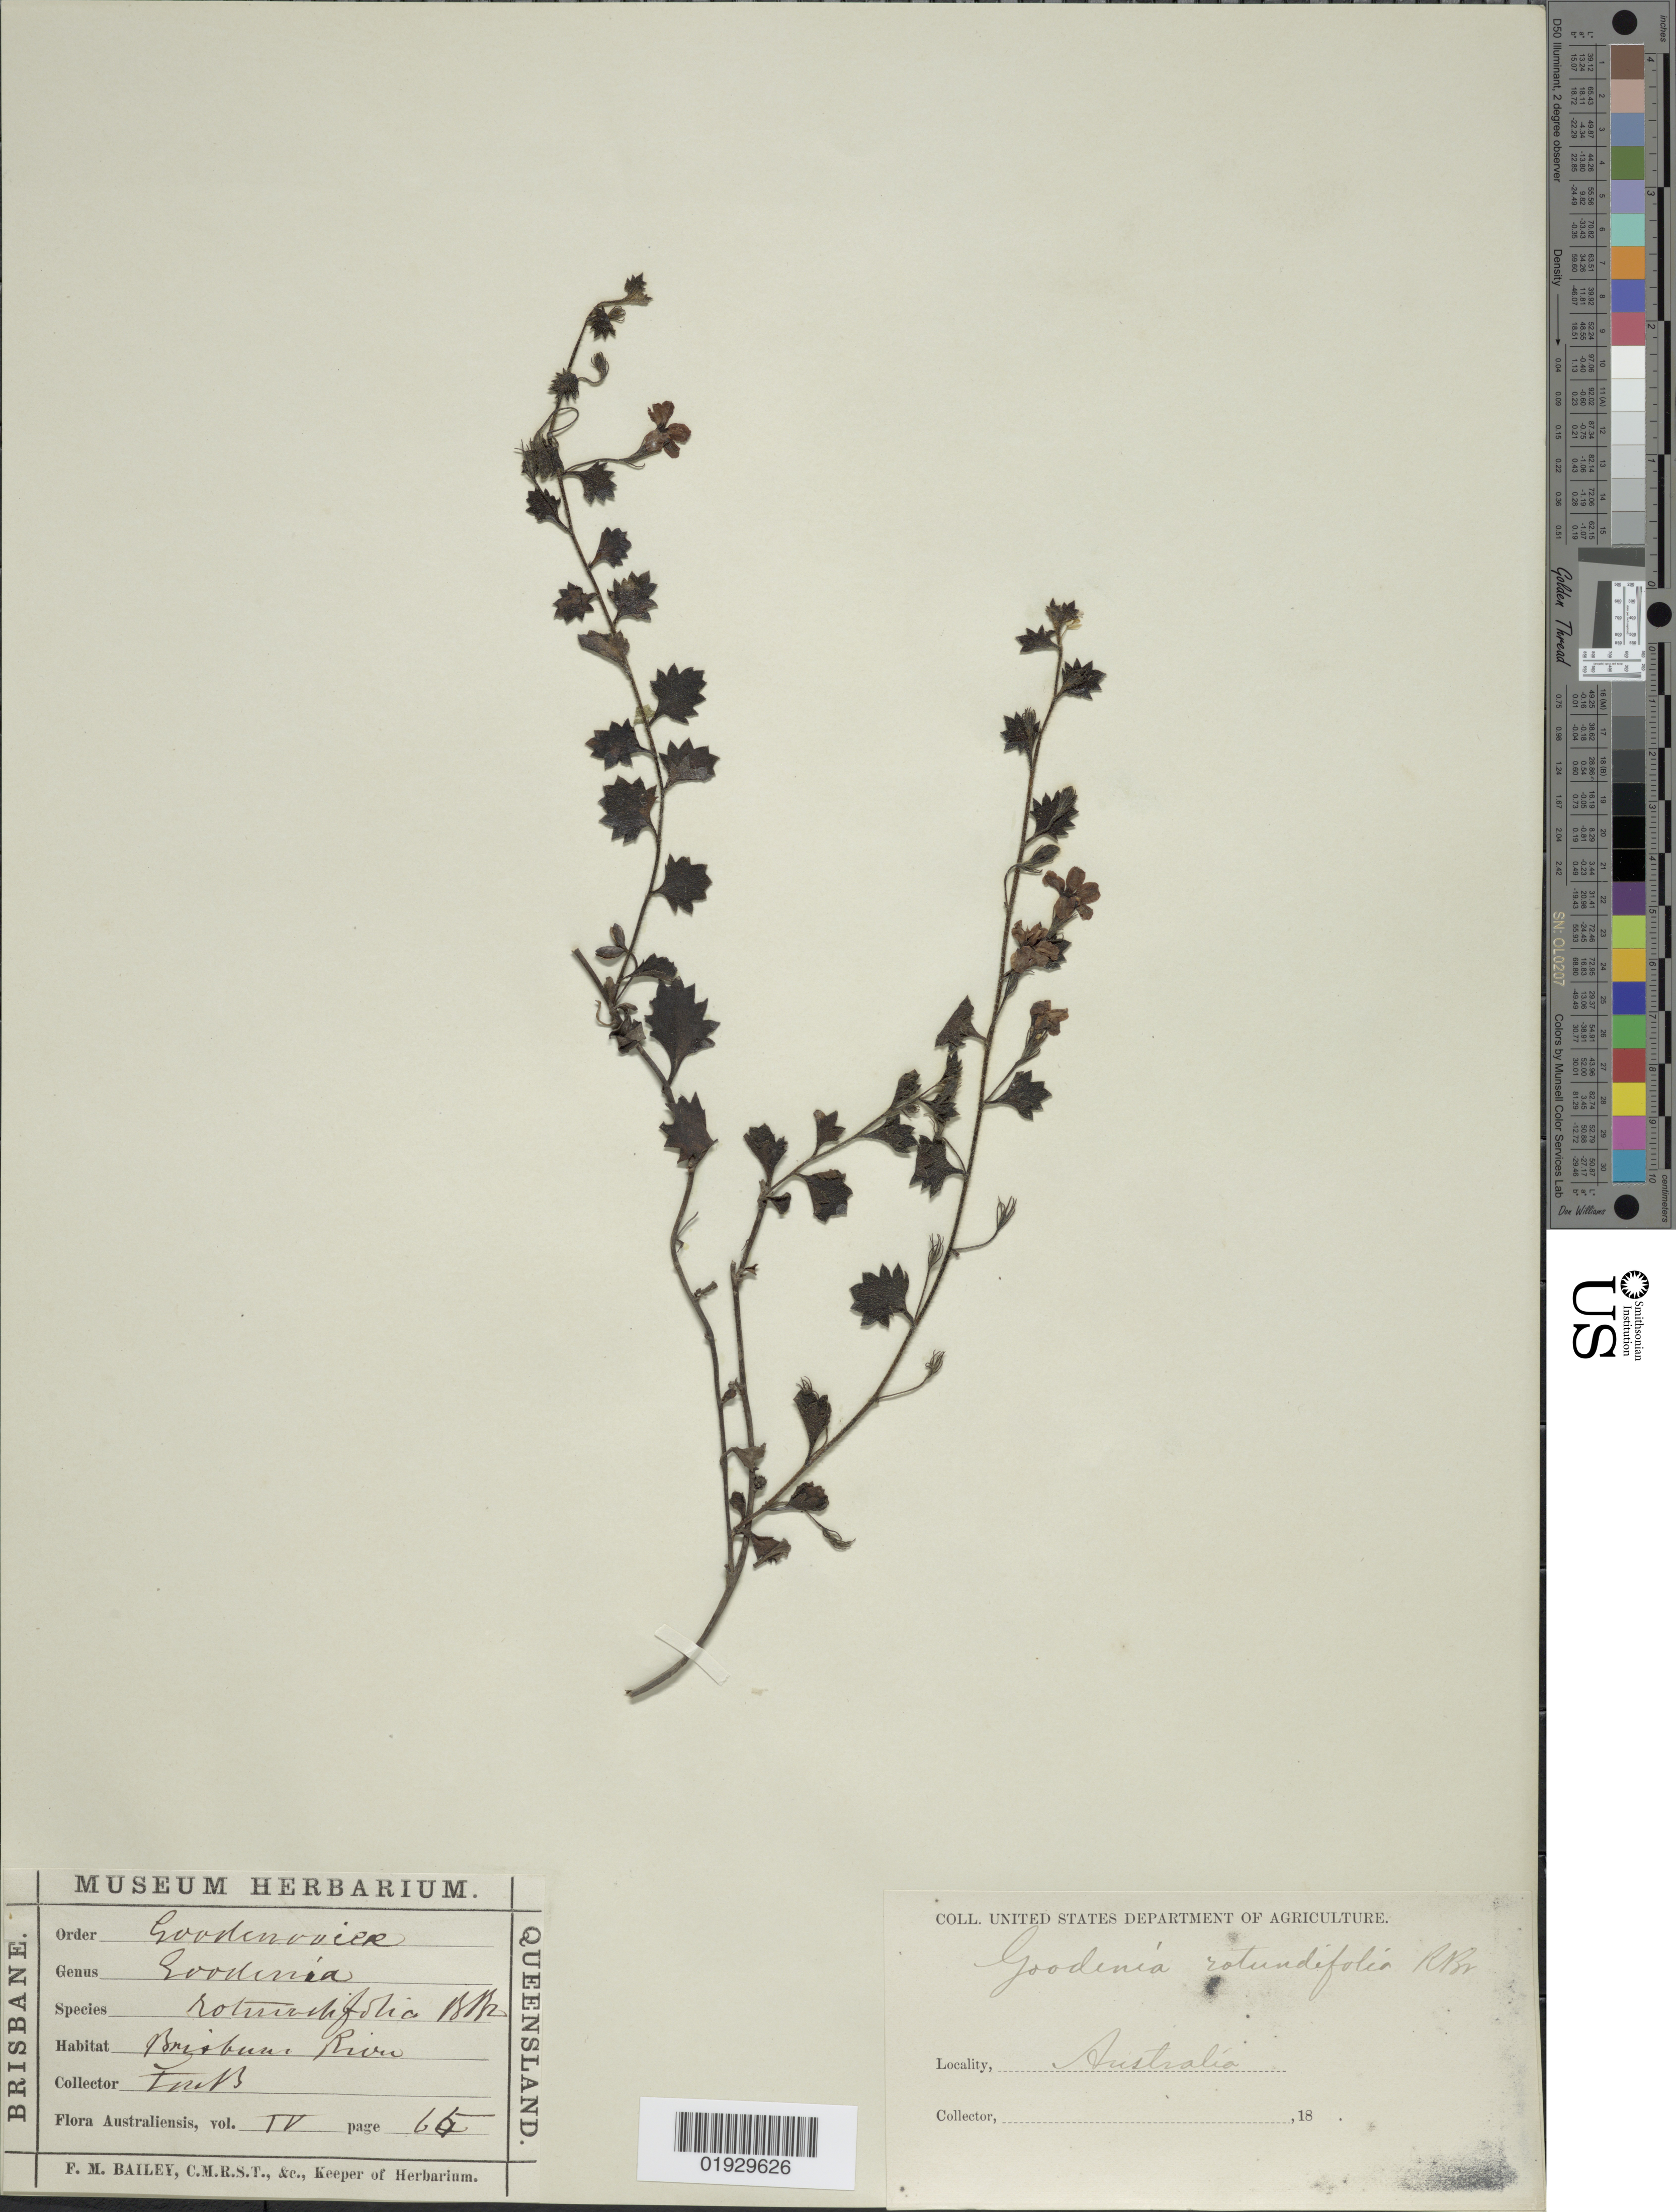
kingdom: Plantae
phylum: Tracheophyta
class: Magnoliopsida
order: Asterales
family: Goodeniaceae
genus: Goodenia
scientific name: Goodenia rotundifolia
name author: R. Br.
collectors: F. M. Bailey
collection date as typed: Transcribed d/m/y: /4/65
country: Australia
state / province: Queensland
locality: Brisbane River.